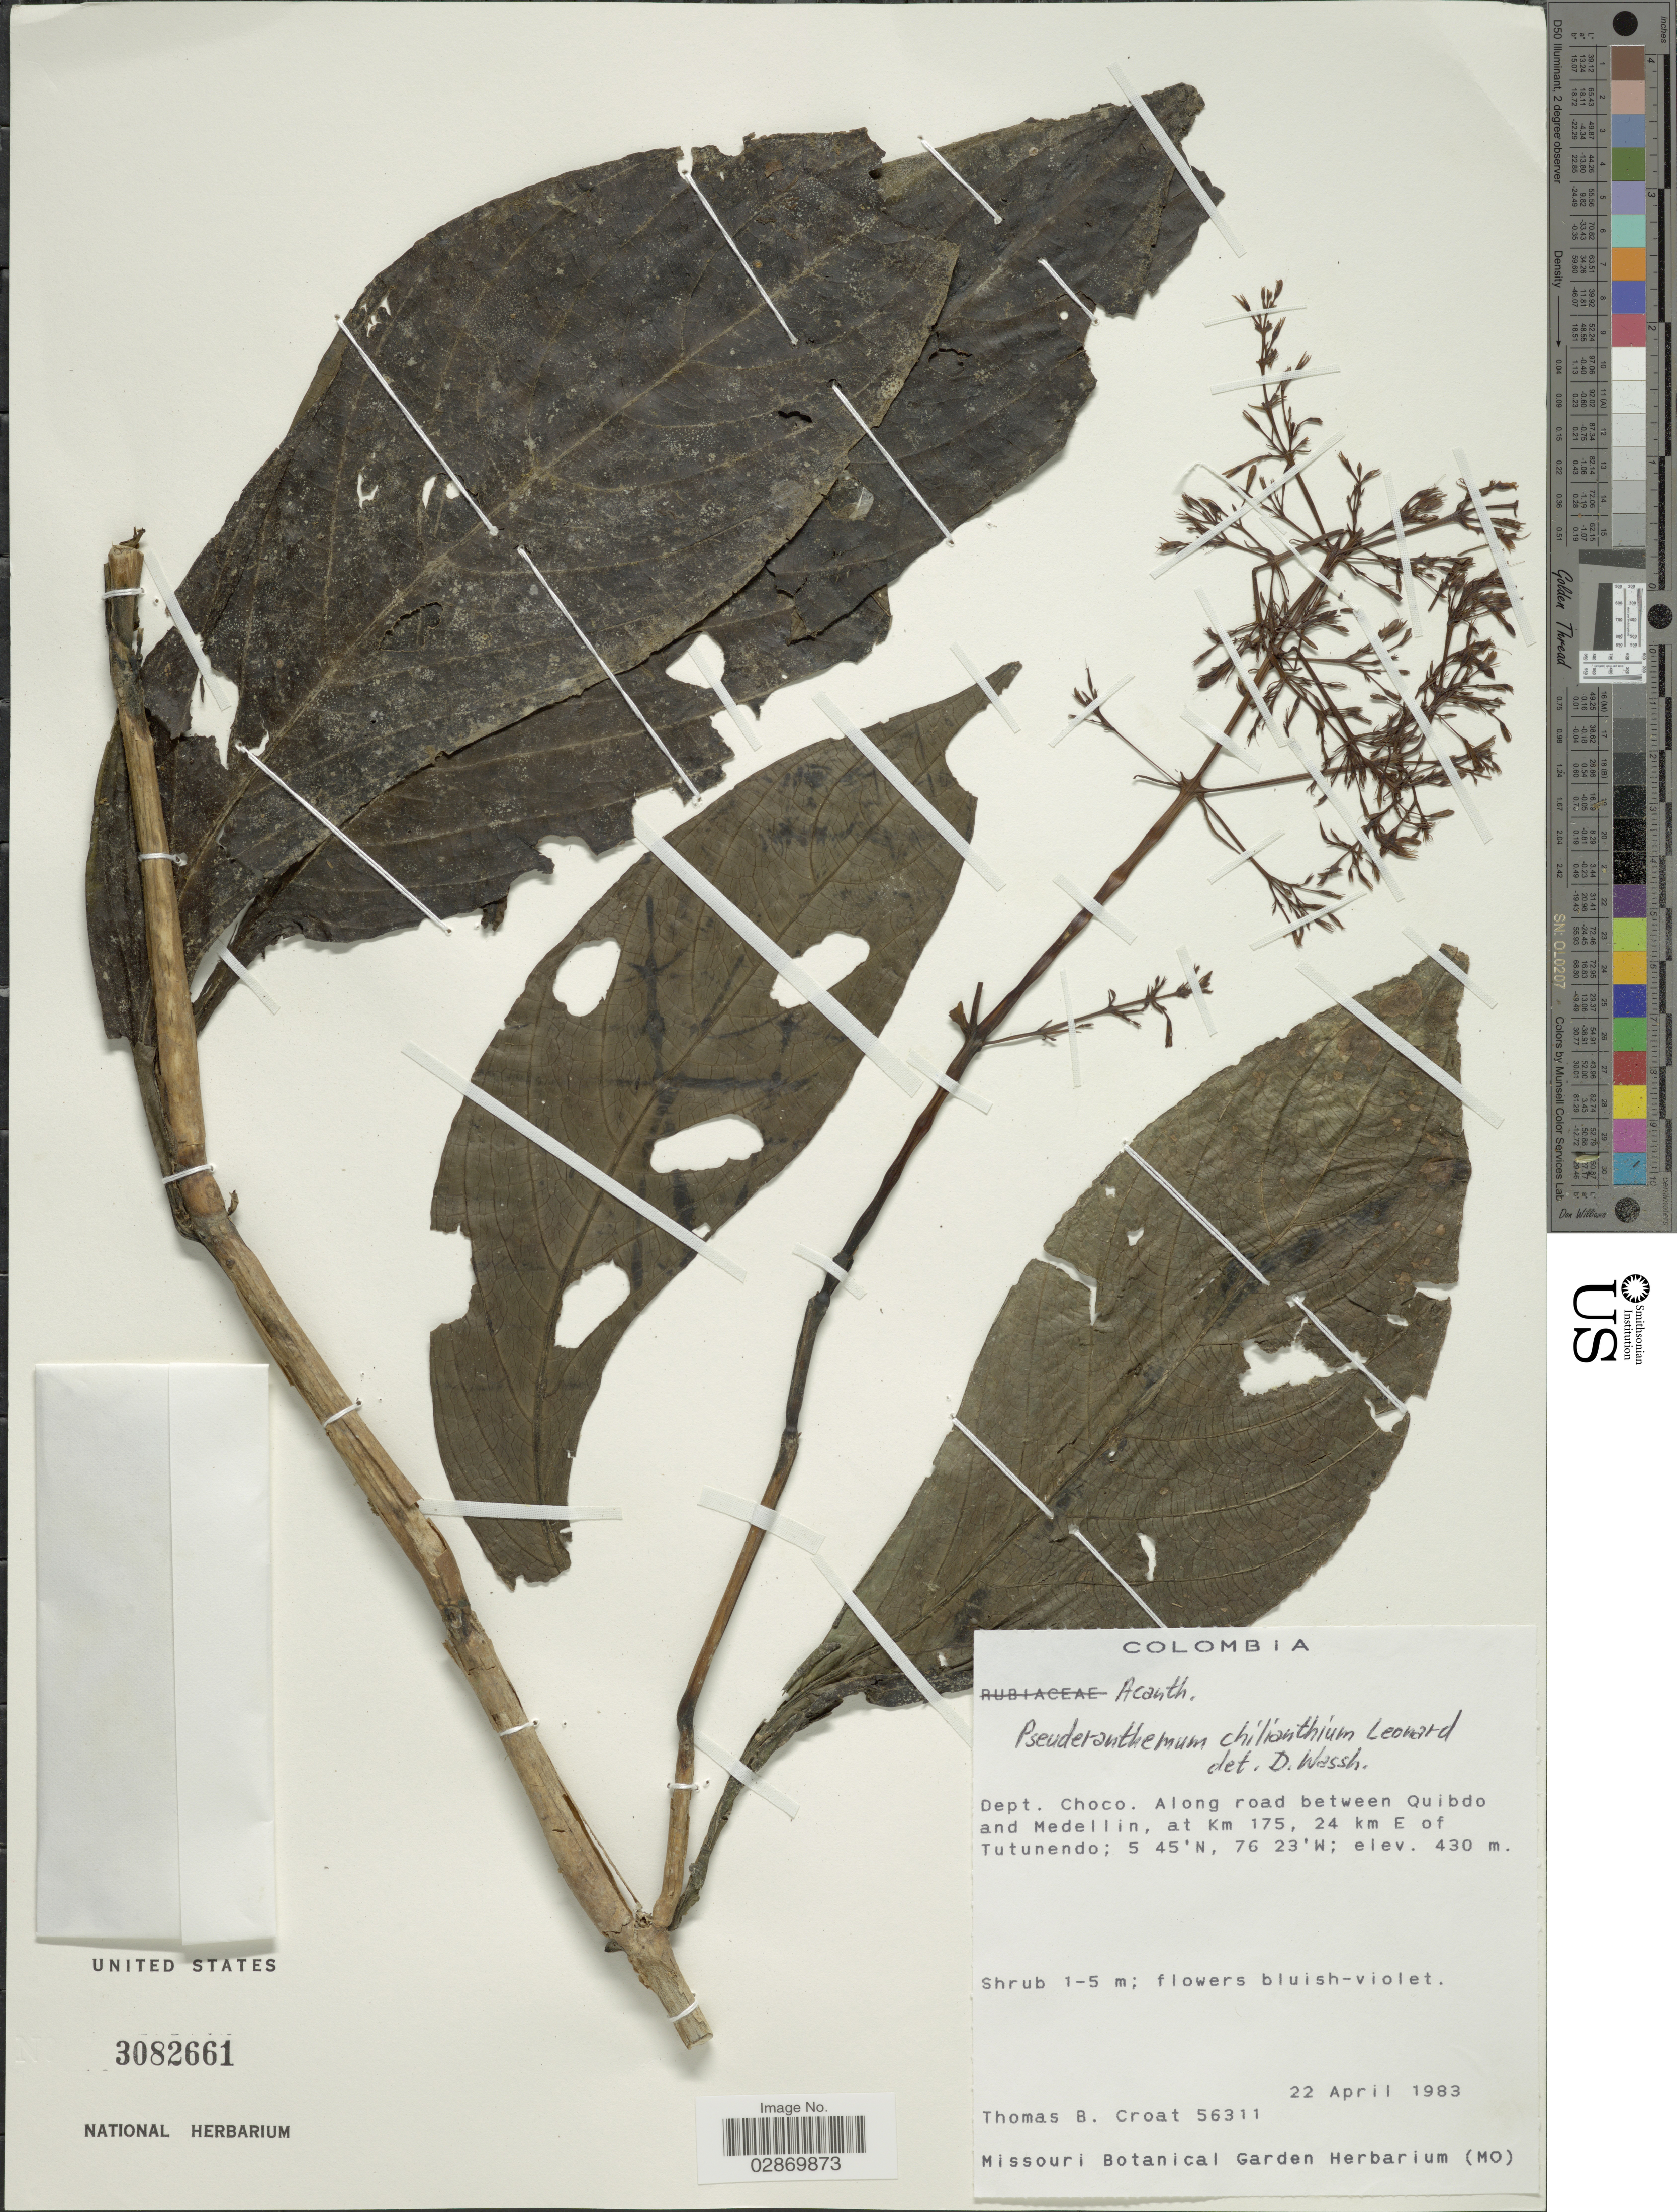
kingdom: Plantae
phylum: Tracheophyta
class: Magnoliopsida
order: Lamiales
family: Acanthaceae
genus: Pseuderanthemum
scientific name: Pseuderanthemum chilianthium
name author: Leonard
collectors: T. B. Croat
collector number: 56311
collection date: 1983-04-22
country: Colombia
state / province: Chocó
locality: Dept. Choco, Along road between Quibdo and Medellin, at Km 175, 24 km E of Tutunendo.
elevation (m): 430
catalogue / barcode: US 3082661